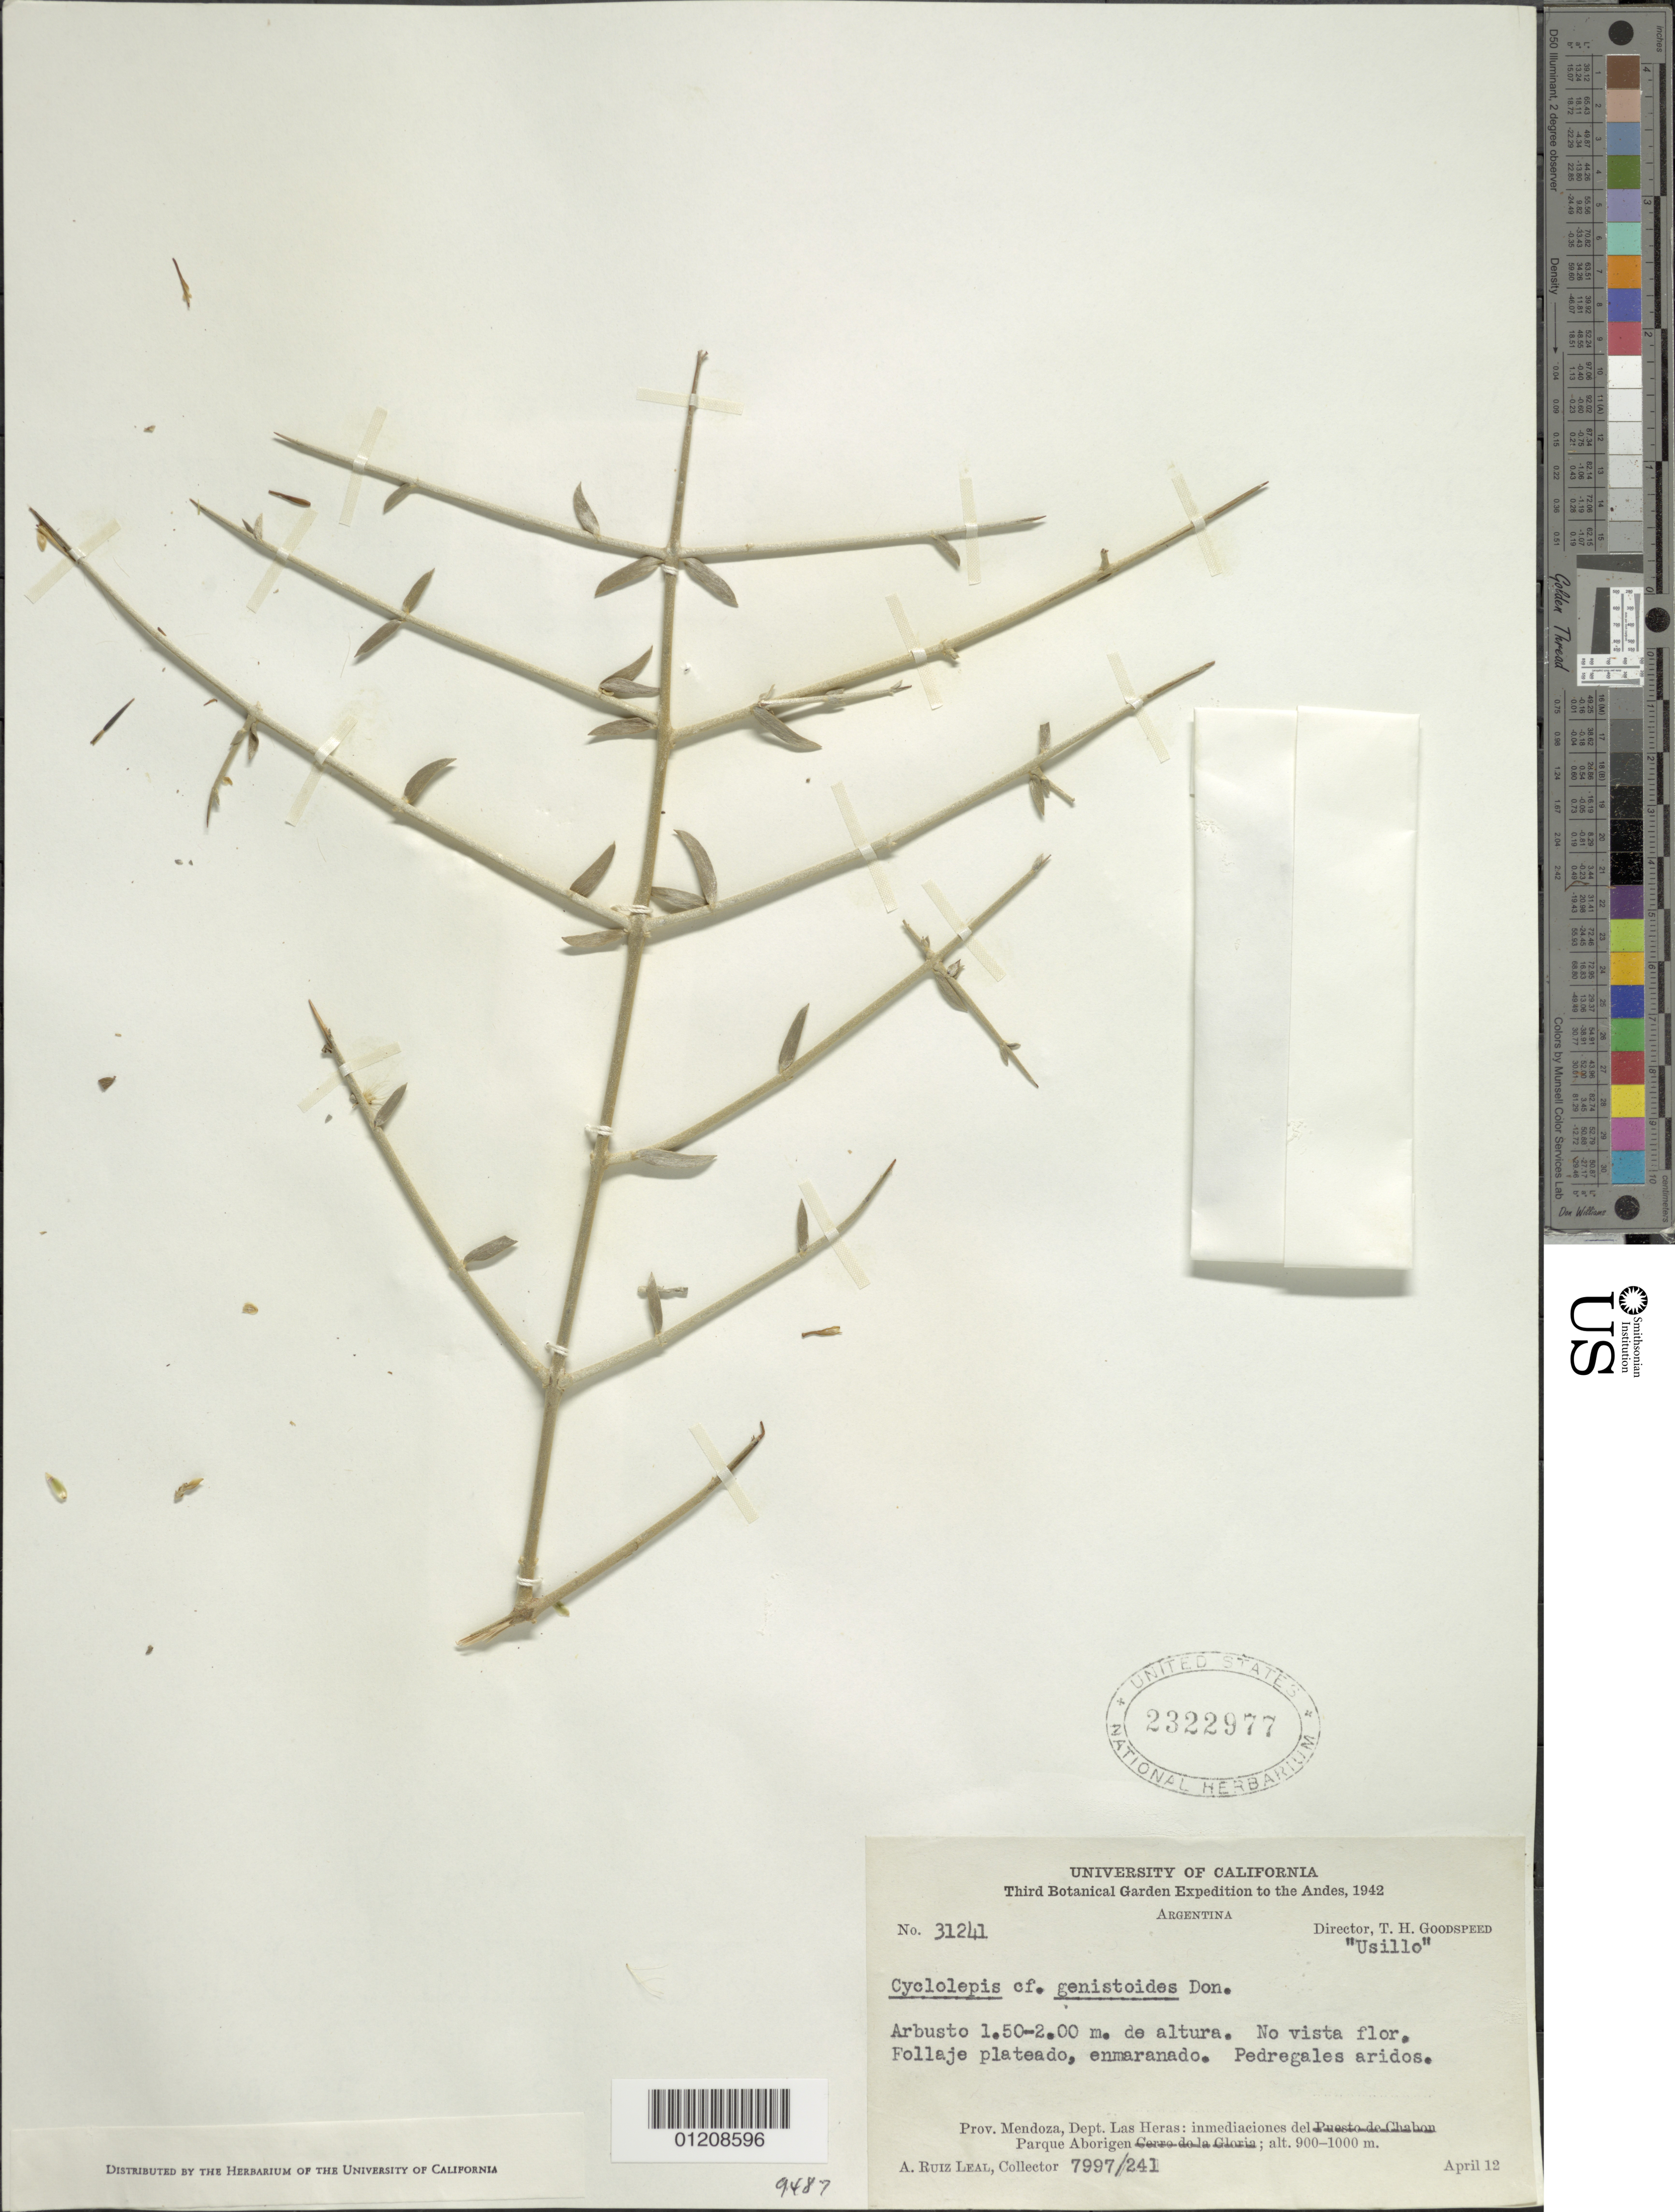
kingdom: Plantae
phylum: Tracheophyta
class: Magnoliopsida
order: Asterales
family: Asteraceae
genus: Cyclolepis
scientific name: Cyclolepis genistoides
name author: Gill. ex D. Don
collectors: A. R. Leal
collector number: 31241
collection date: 1942-04-12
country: Argentina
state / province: Mendoza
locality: Dept. Las Heras: inmediaciones del Parque Aborigen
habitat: Follaje plateado, enmarando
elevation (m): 900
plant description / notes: after collector name = 7997/241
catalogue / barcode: US 2322977